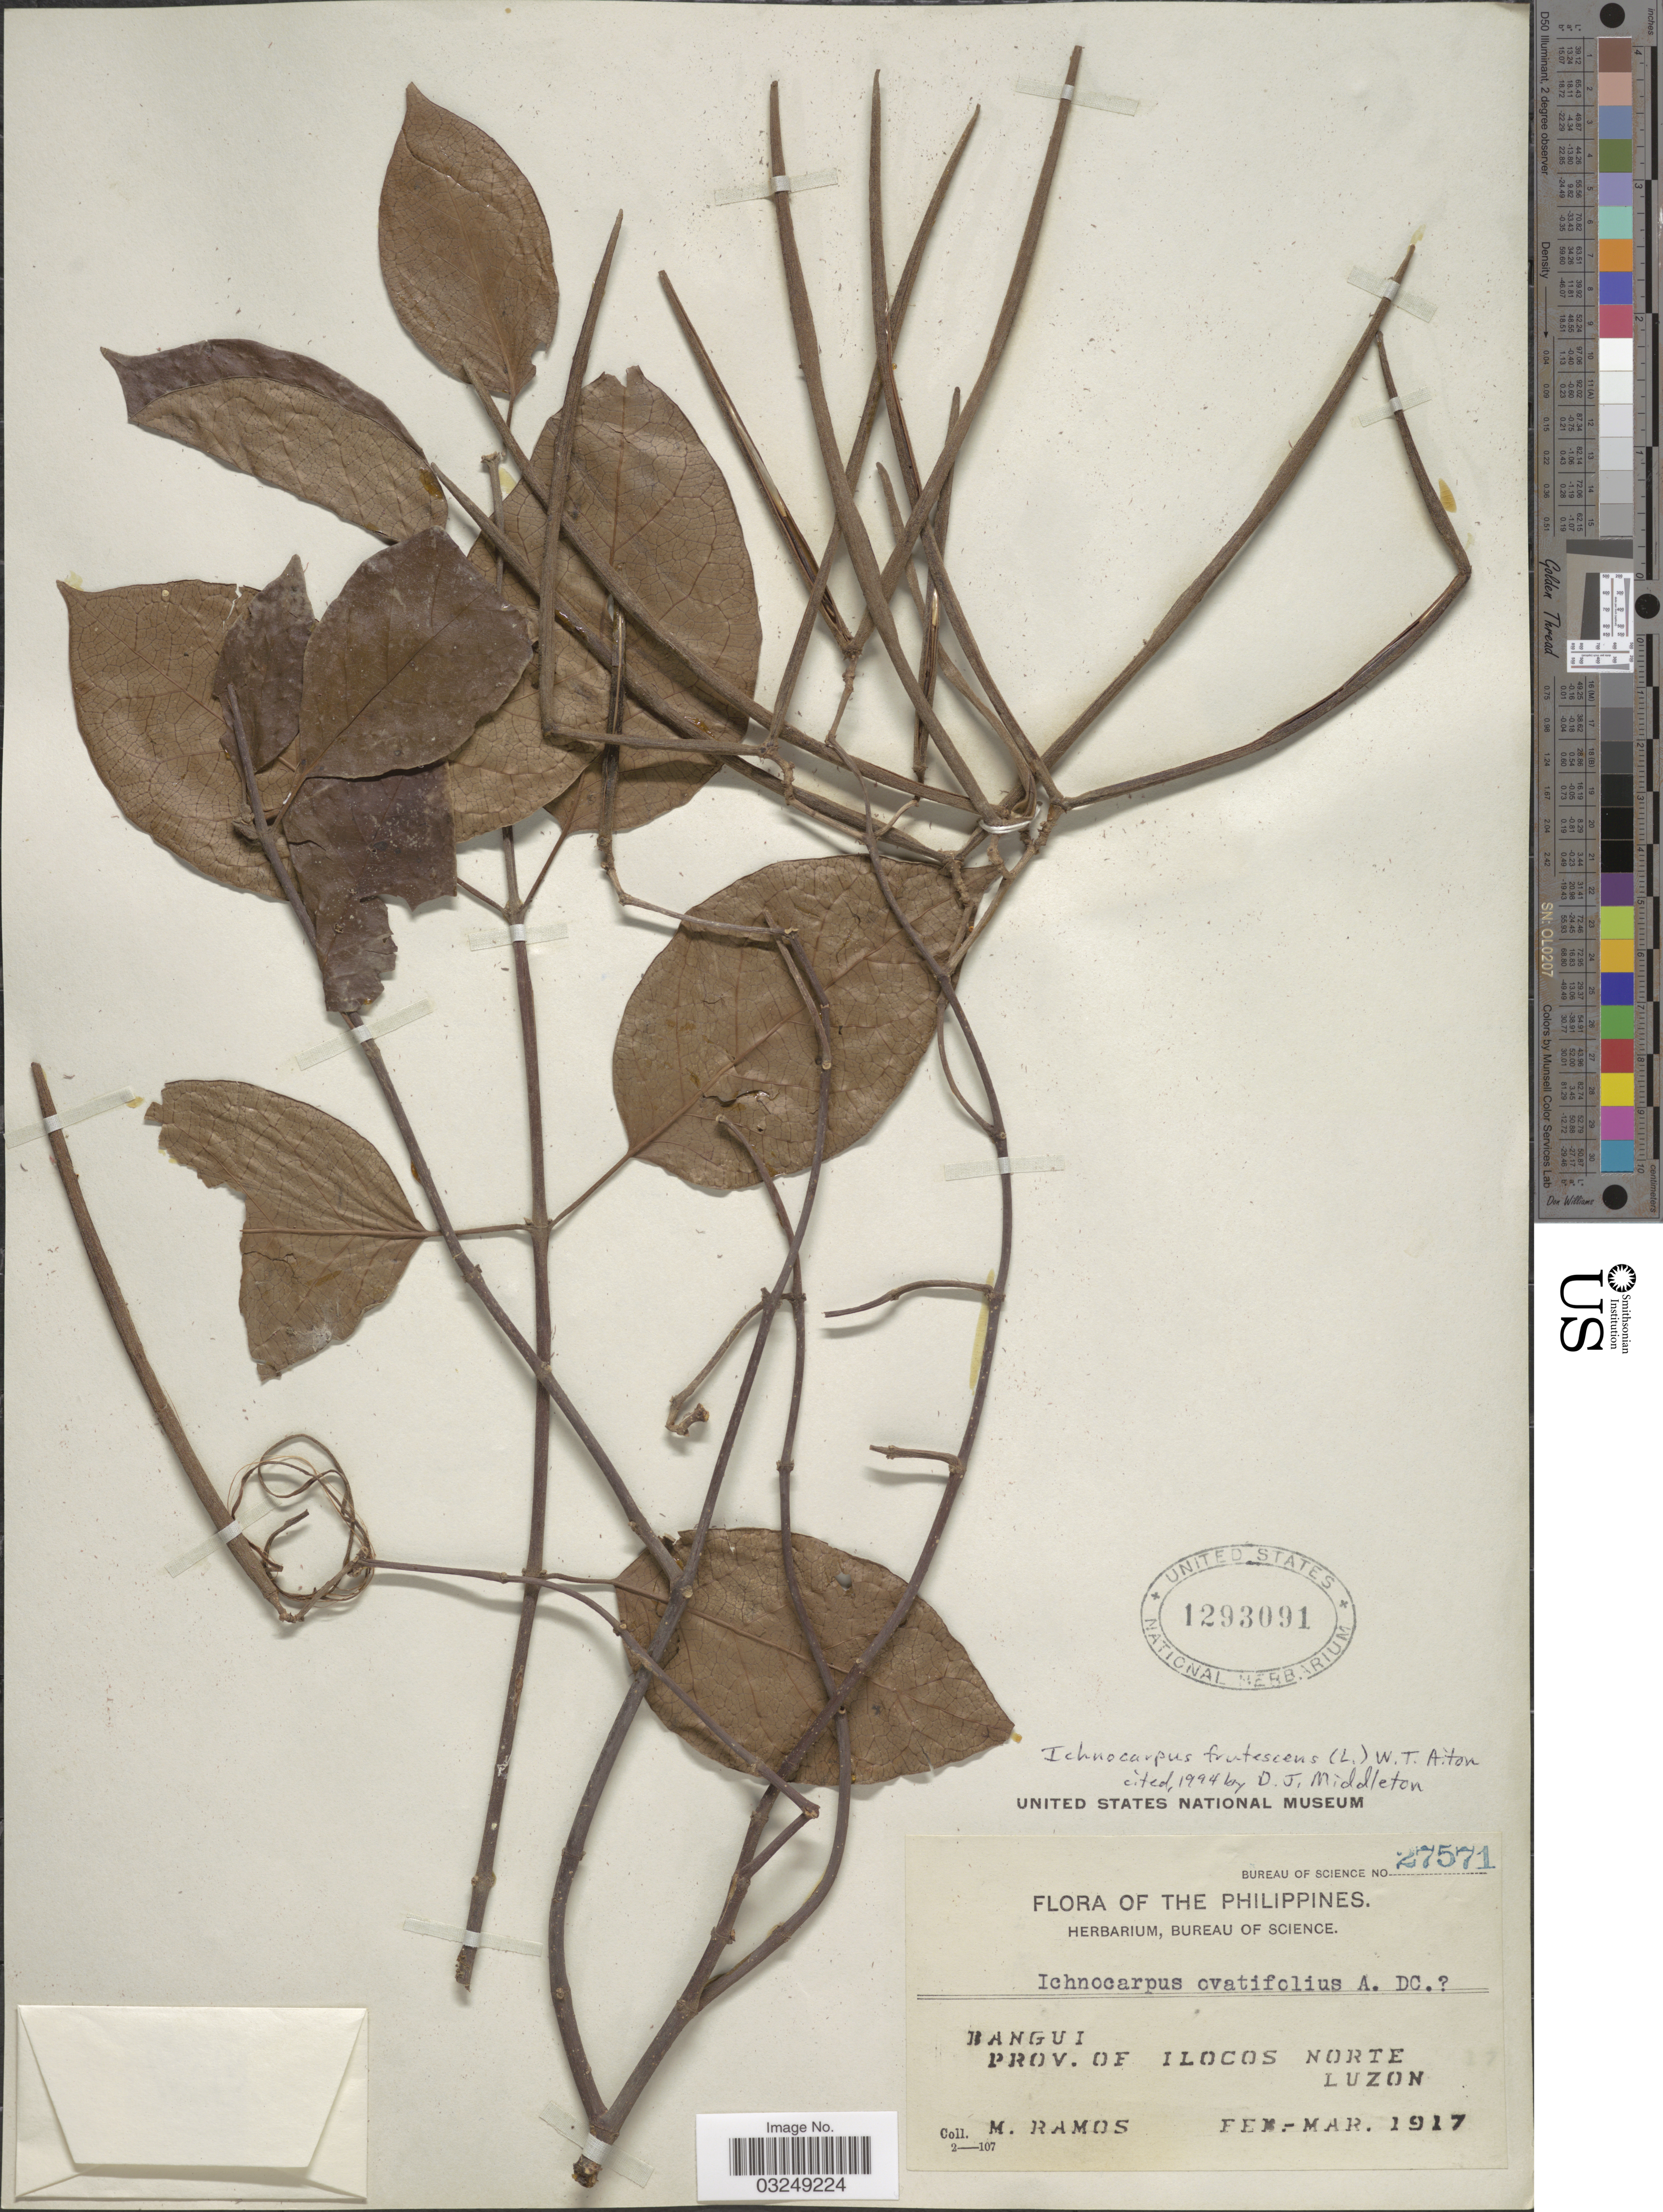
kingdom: Plantae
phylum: Tracheophyta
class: Magnoliopsida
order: Gentianales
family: Apocynaceae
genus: Ichnocarpus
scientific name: Ichnocarpus frutescens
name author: (L.) W.T. Aiton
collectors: M. Ramos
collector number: Bureau of Science 27571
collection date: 1917-02/1917-03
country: Philippines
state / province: Ilocos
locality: Bangui. Prov. of Ilocos Norte. Luzon.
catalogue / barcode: US 1293091